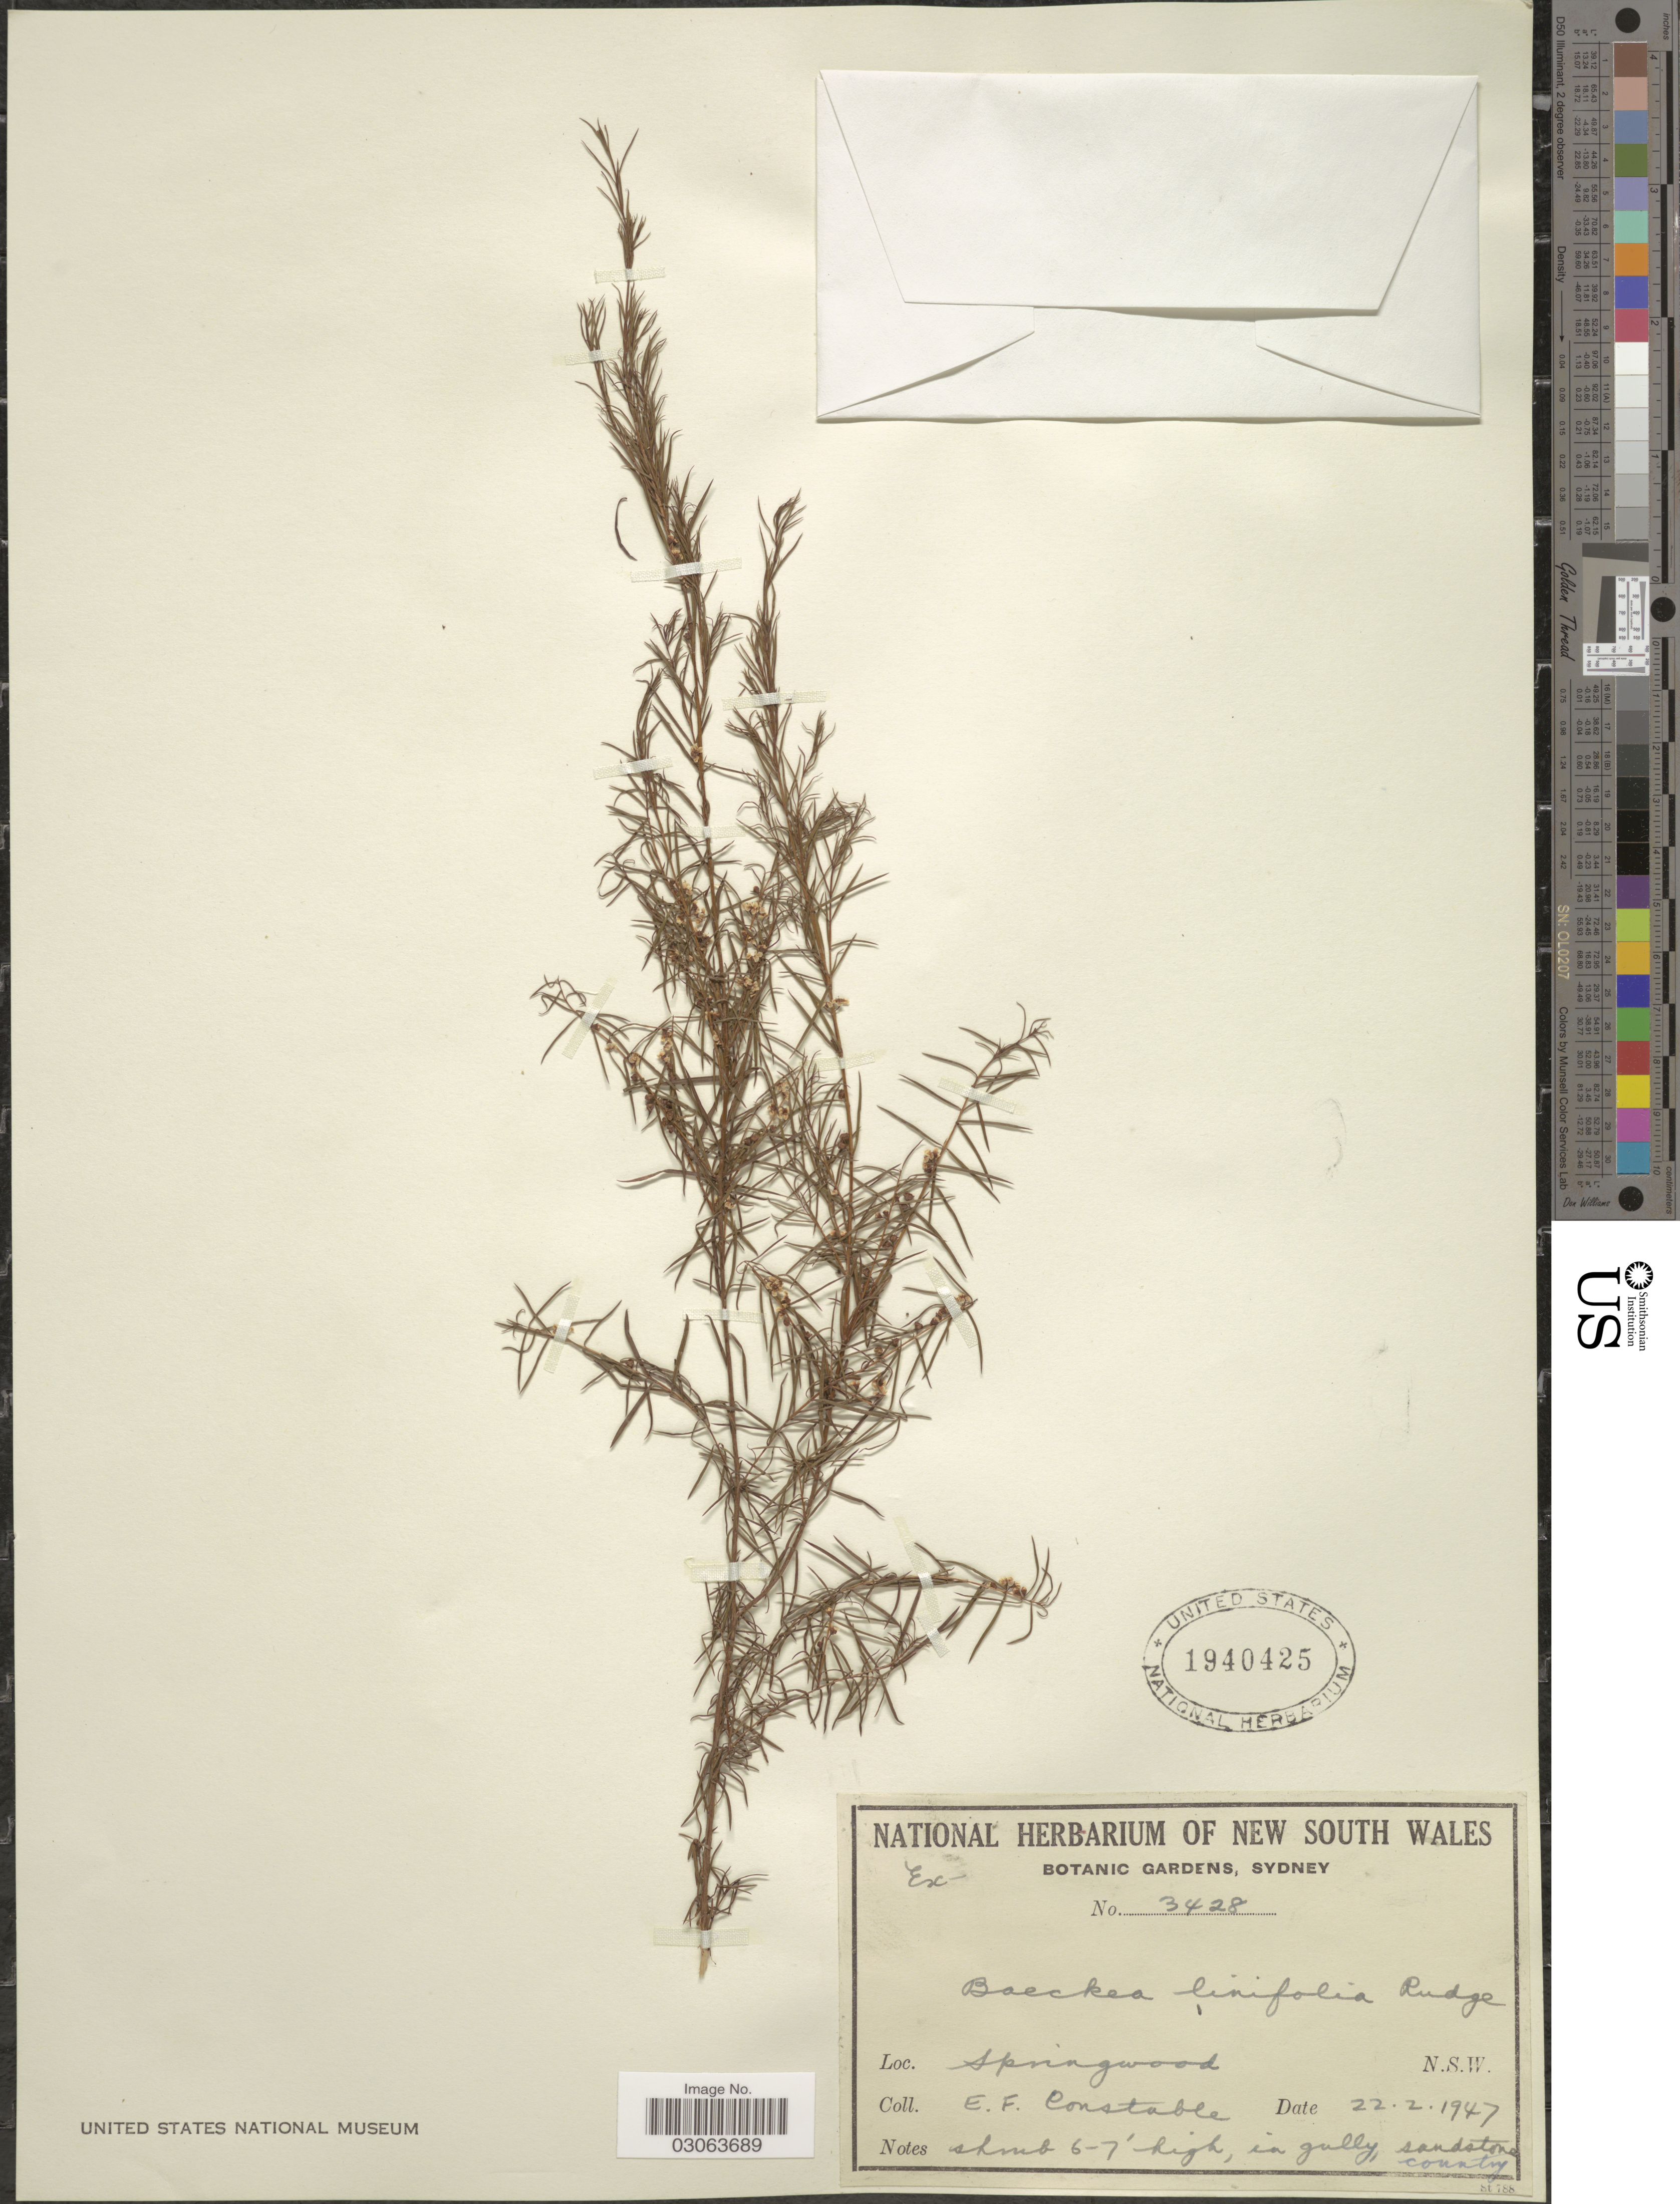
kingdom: Plantae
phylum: Tracheophyta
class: Magnoliopsida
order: Myrtales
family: Myrtaceae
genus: Baeckea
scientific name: Baeckea linifolia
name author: Rudge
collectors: E. F. Constable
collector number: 3428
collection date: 1947-02-22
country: Australia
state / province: New South Wales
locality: Springwood.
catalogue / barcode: US 1940425